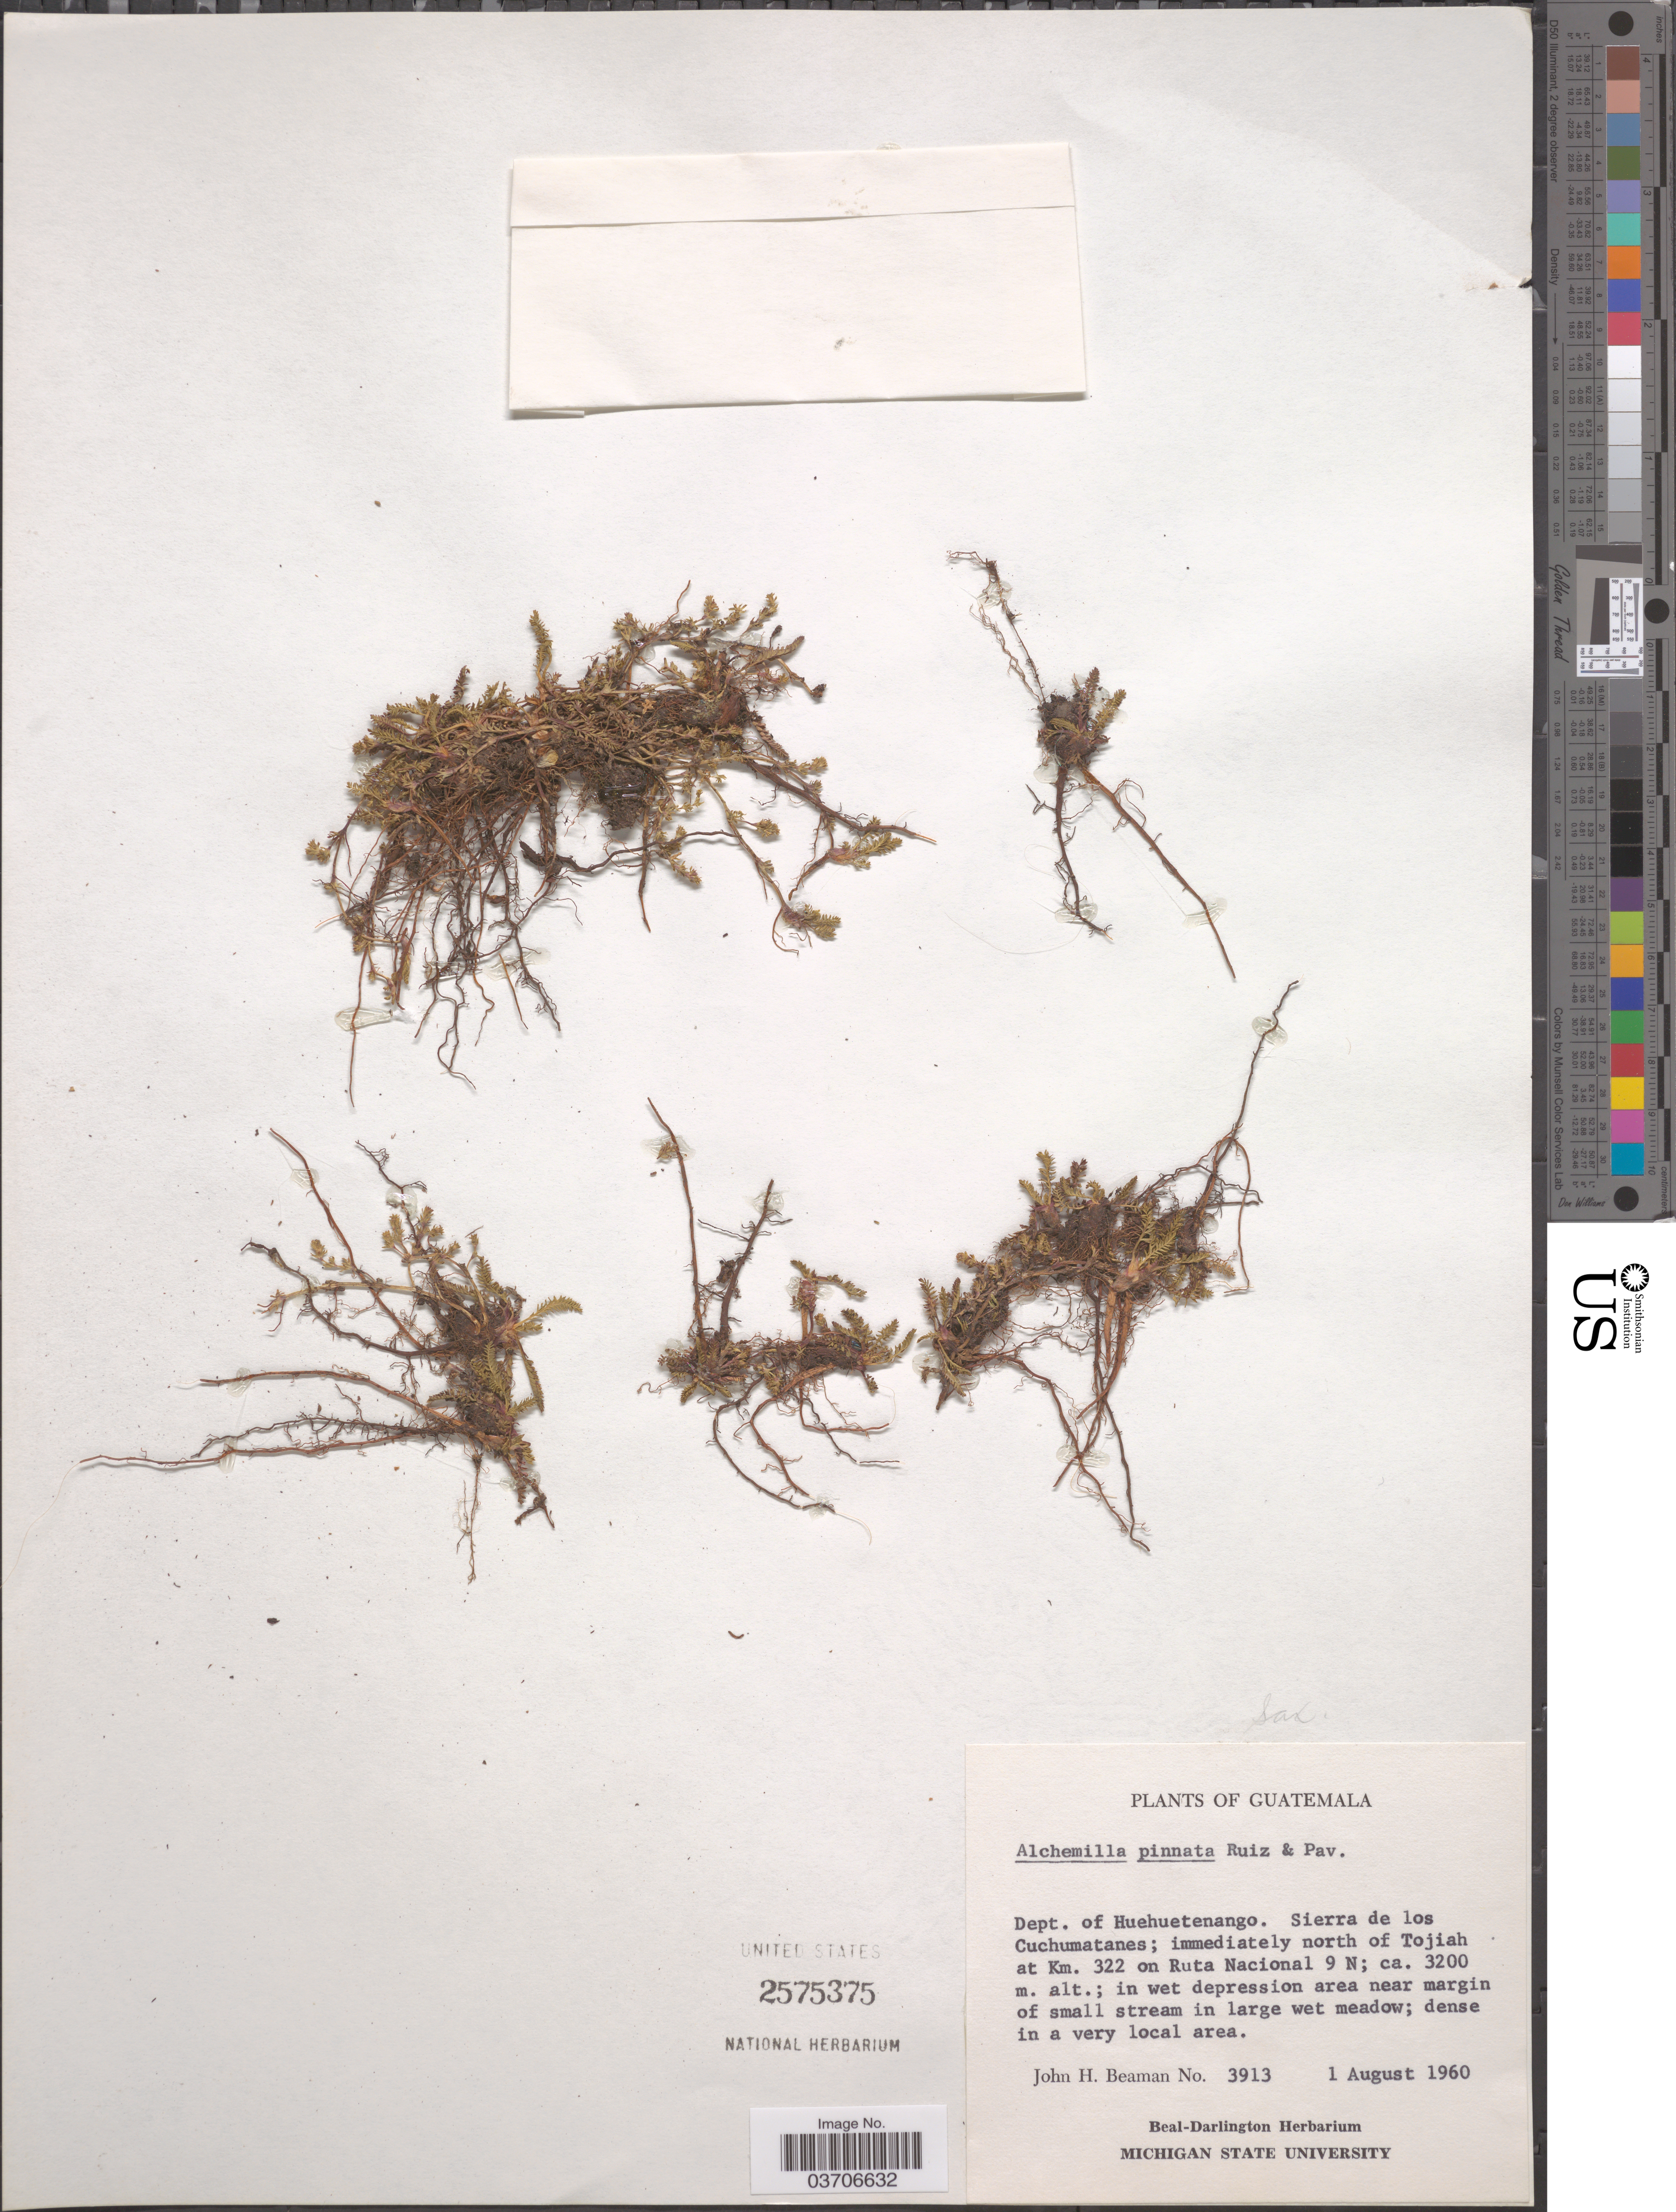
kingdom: Plantae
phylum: Tracheophyta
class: Magnoliopsida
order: Rosales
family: Rosaceae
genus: Lachemilla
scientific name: Lachemilla pinnata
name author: (Ruiz & Pav.) Rothm.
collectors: J. H. Beaman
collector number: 3913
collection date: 1960-08-01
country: Guatemala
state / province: Huehuetenango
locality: Dept. of Huehuetenango. Sierra de los Cychumatanes; immediately north of Tojiah at Km. 322 on Ruta Nacional 9 N.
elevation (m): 3200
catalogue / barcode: US 2575375